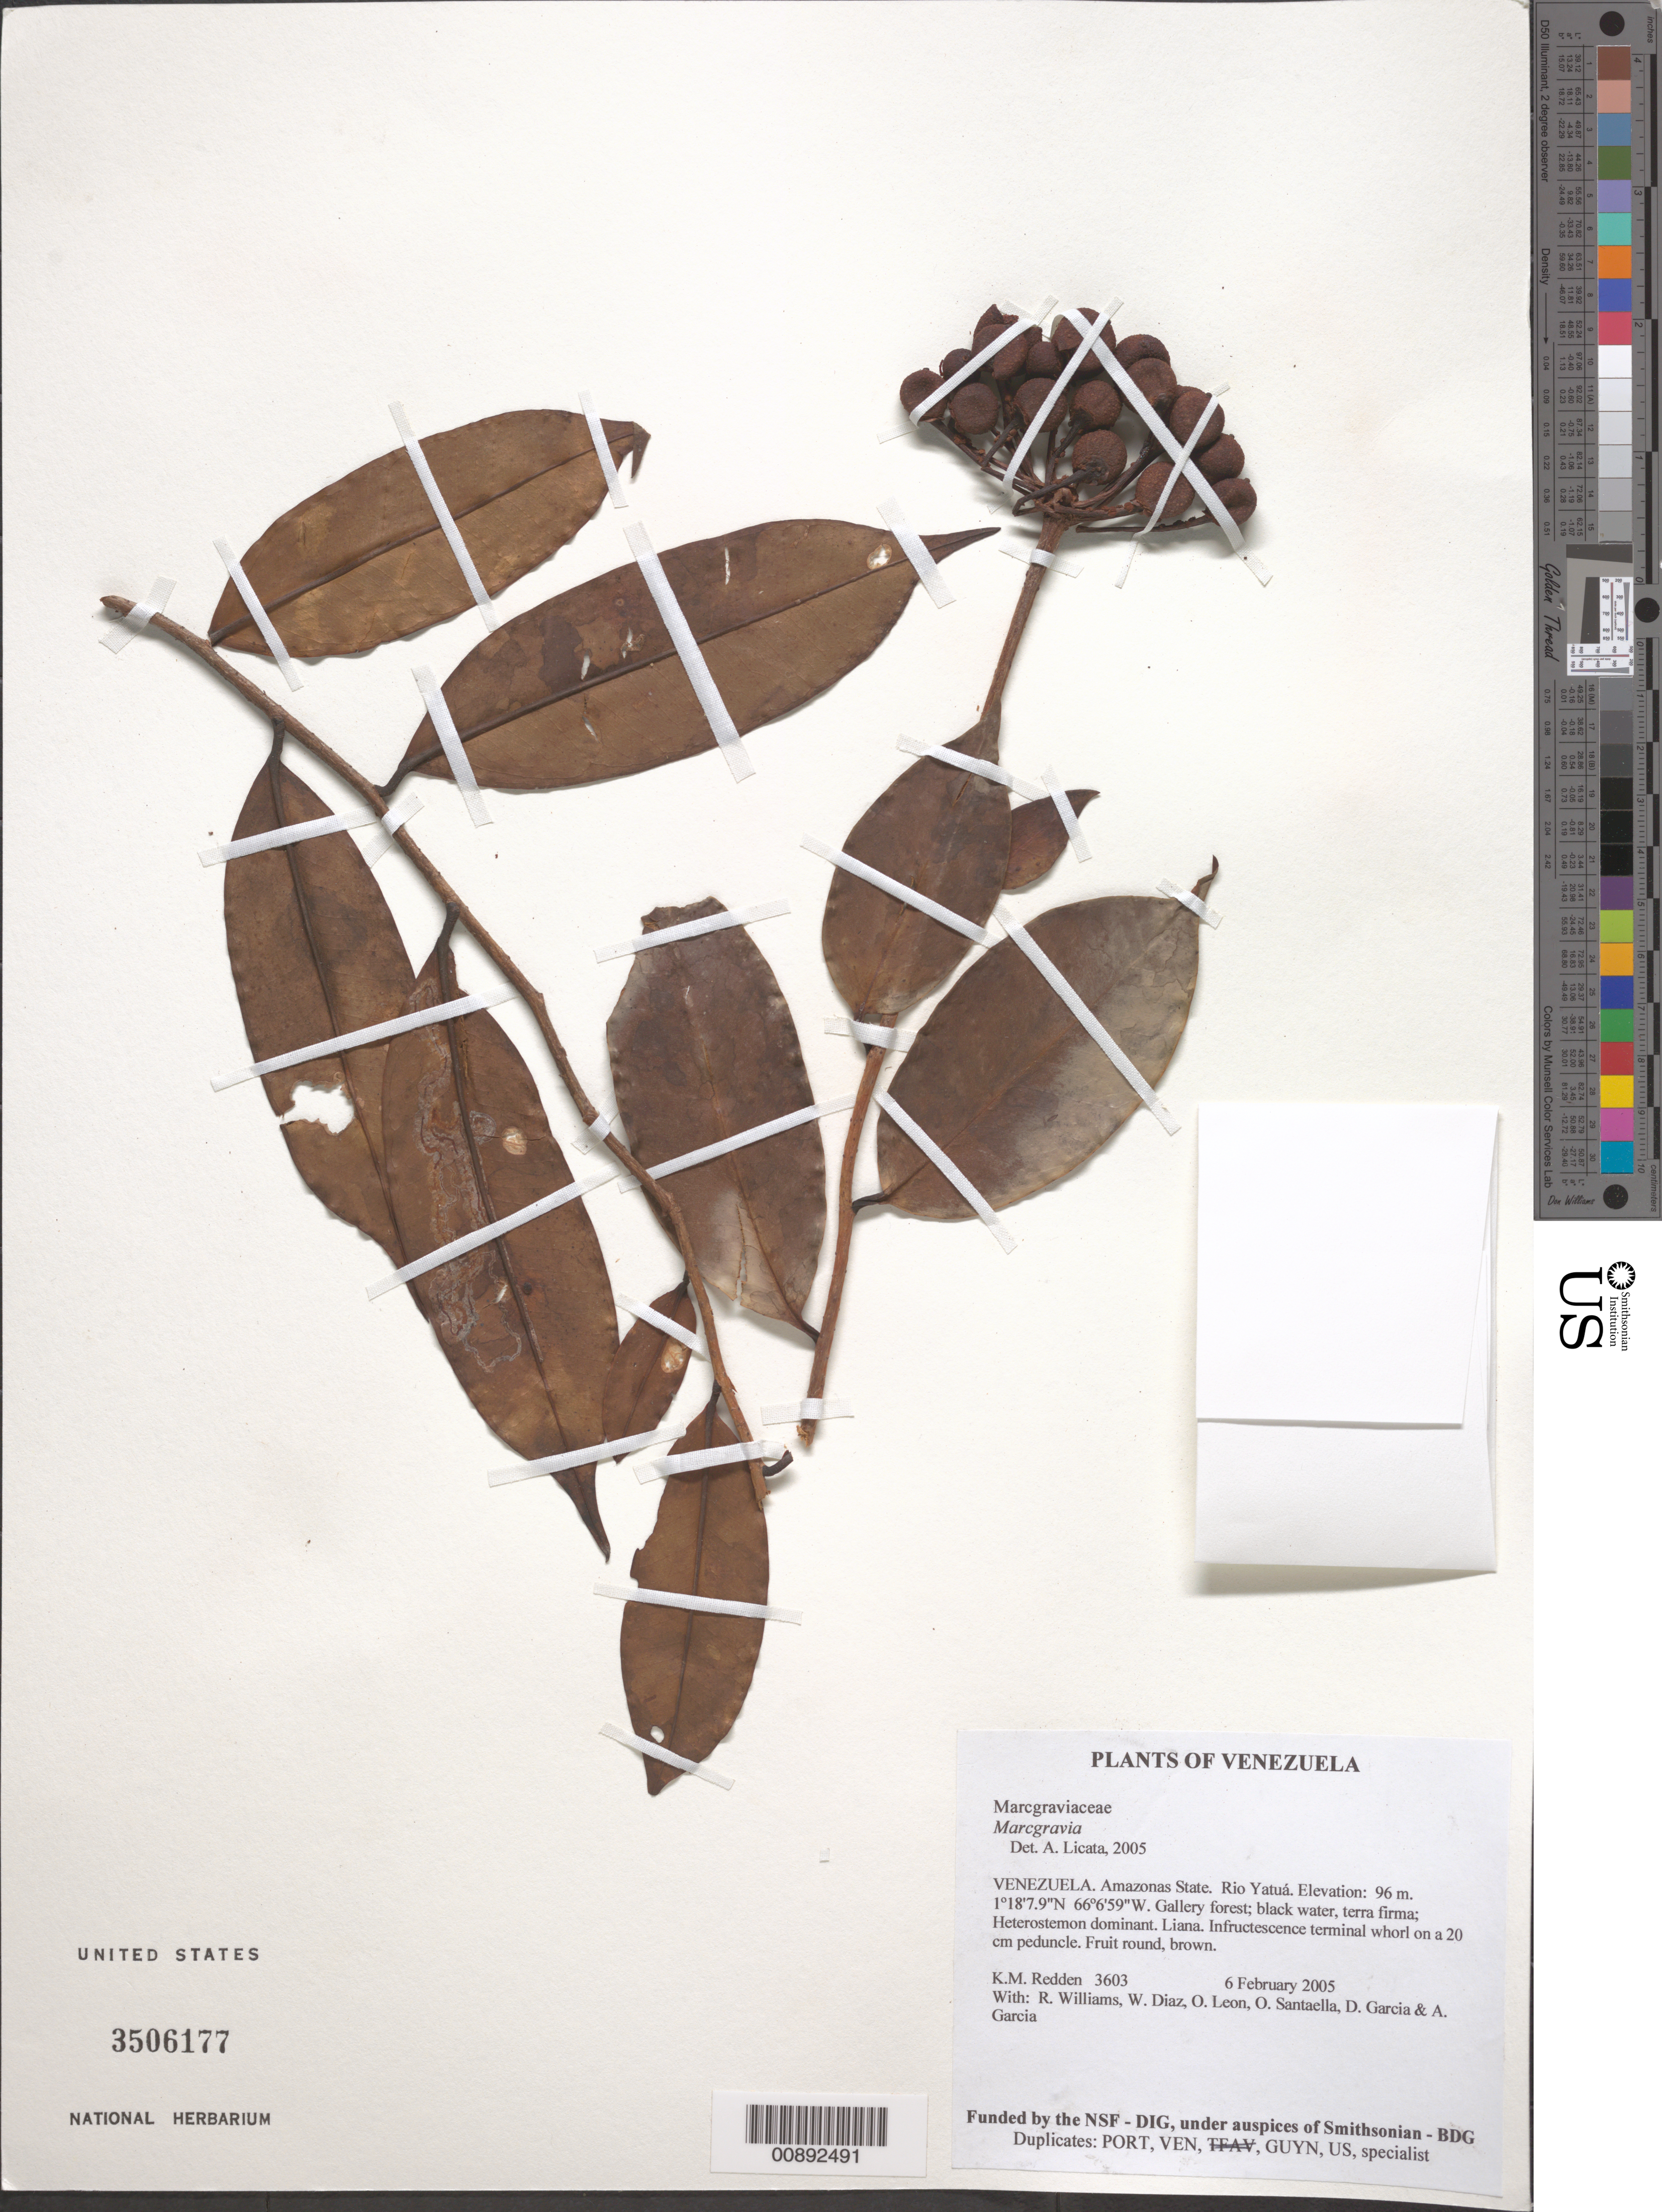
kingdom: Plantae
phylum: Tracheophyta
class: Magnoliopsida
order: Ericales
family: Marcgraviaceae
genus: Marcgravia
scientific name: Marcgravia sp.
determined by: Licata, A., (PORT), Univ. Nac. Exp. de los Llanos Ezequiel Zamora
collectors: K. M. Redden, R. Williams, W. Díaz P., O. León, O. Santaella, D. Garcia & A. Garcia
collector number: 3603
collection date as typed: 6 February 2005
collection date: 2005-02-06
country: Venezuela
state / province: Amazonas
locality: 19 - Rio Yatuá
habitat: Gallery forest; black water, terra firma; Heterostemon dominant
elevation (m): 96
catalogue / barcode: US 3506177